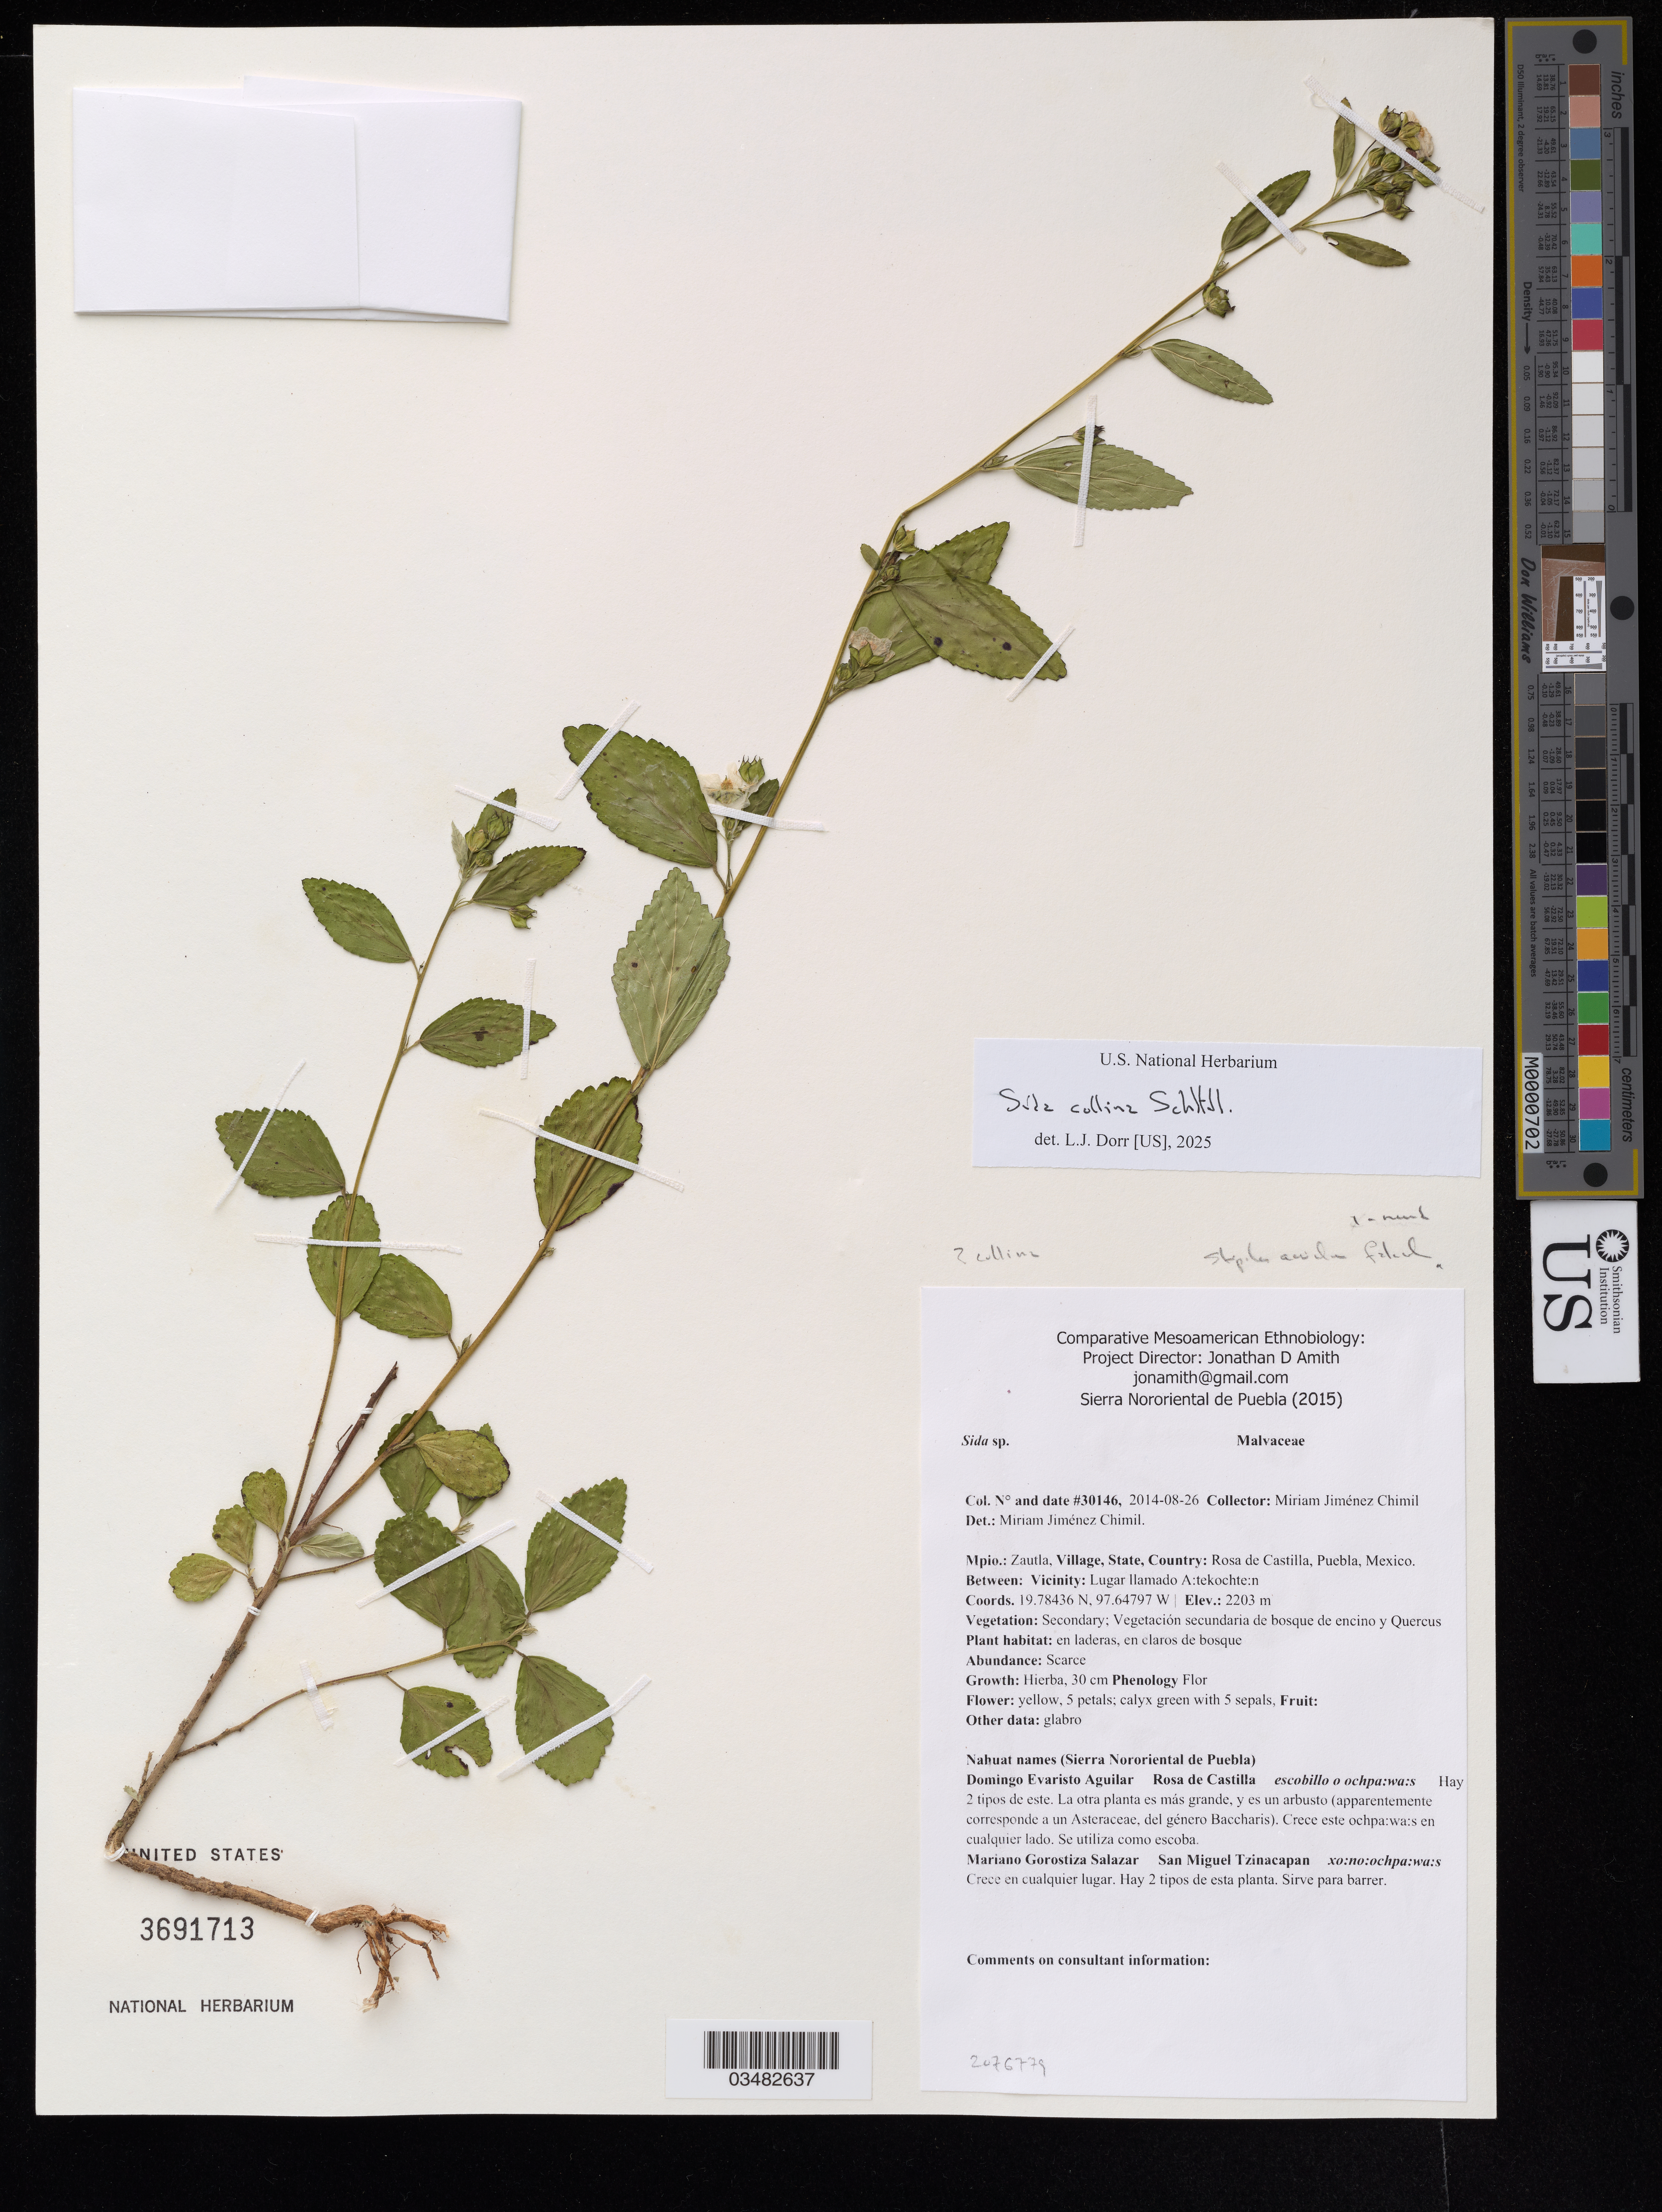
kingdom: Plantae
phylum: Tracheophyta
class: Magnoliopsida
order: Malvales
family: Malvaceae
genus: Sida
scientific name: Sida collina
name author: Schltdl.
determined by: Dorr, Laurence J., Curator (BOT), Smithsonian Institution - National Museum of Natural History (UNITED STATES)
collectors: M. Jiménez Chimil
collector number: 30146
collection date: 2014-08-26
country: Mexico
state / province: Puebla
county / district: Zautla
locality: Rosa de Castilla, En un sitio llamado A:tekochte:n.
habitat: En laderas, en claros de bosque.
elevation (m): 2203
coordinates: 19.78436, -97.64797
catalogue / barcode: US 3691713